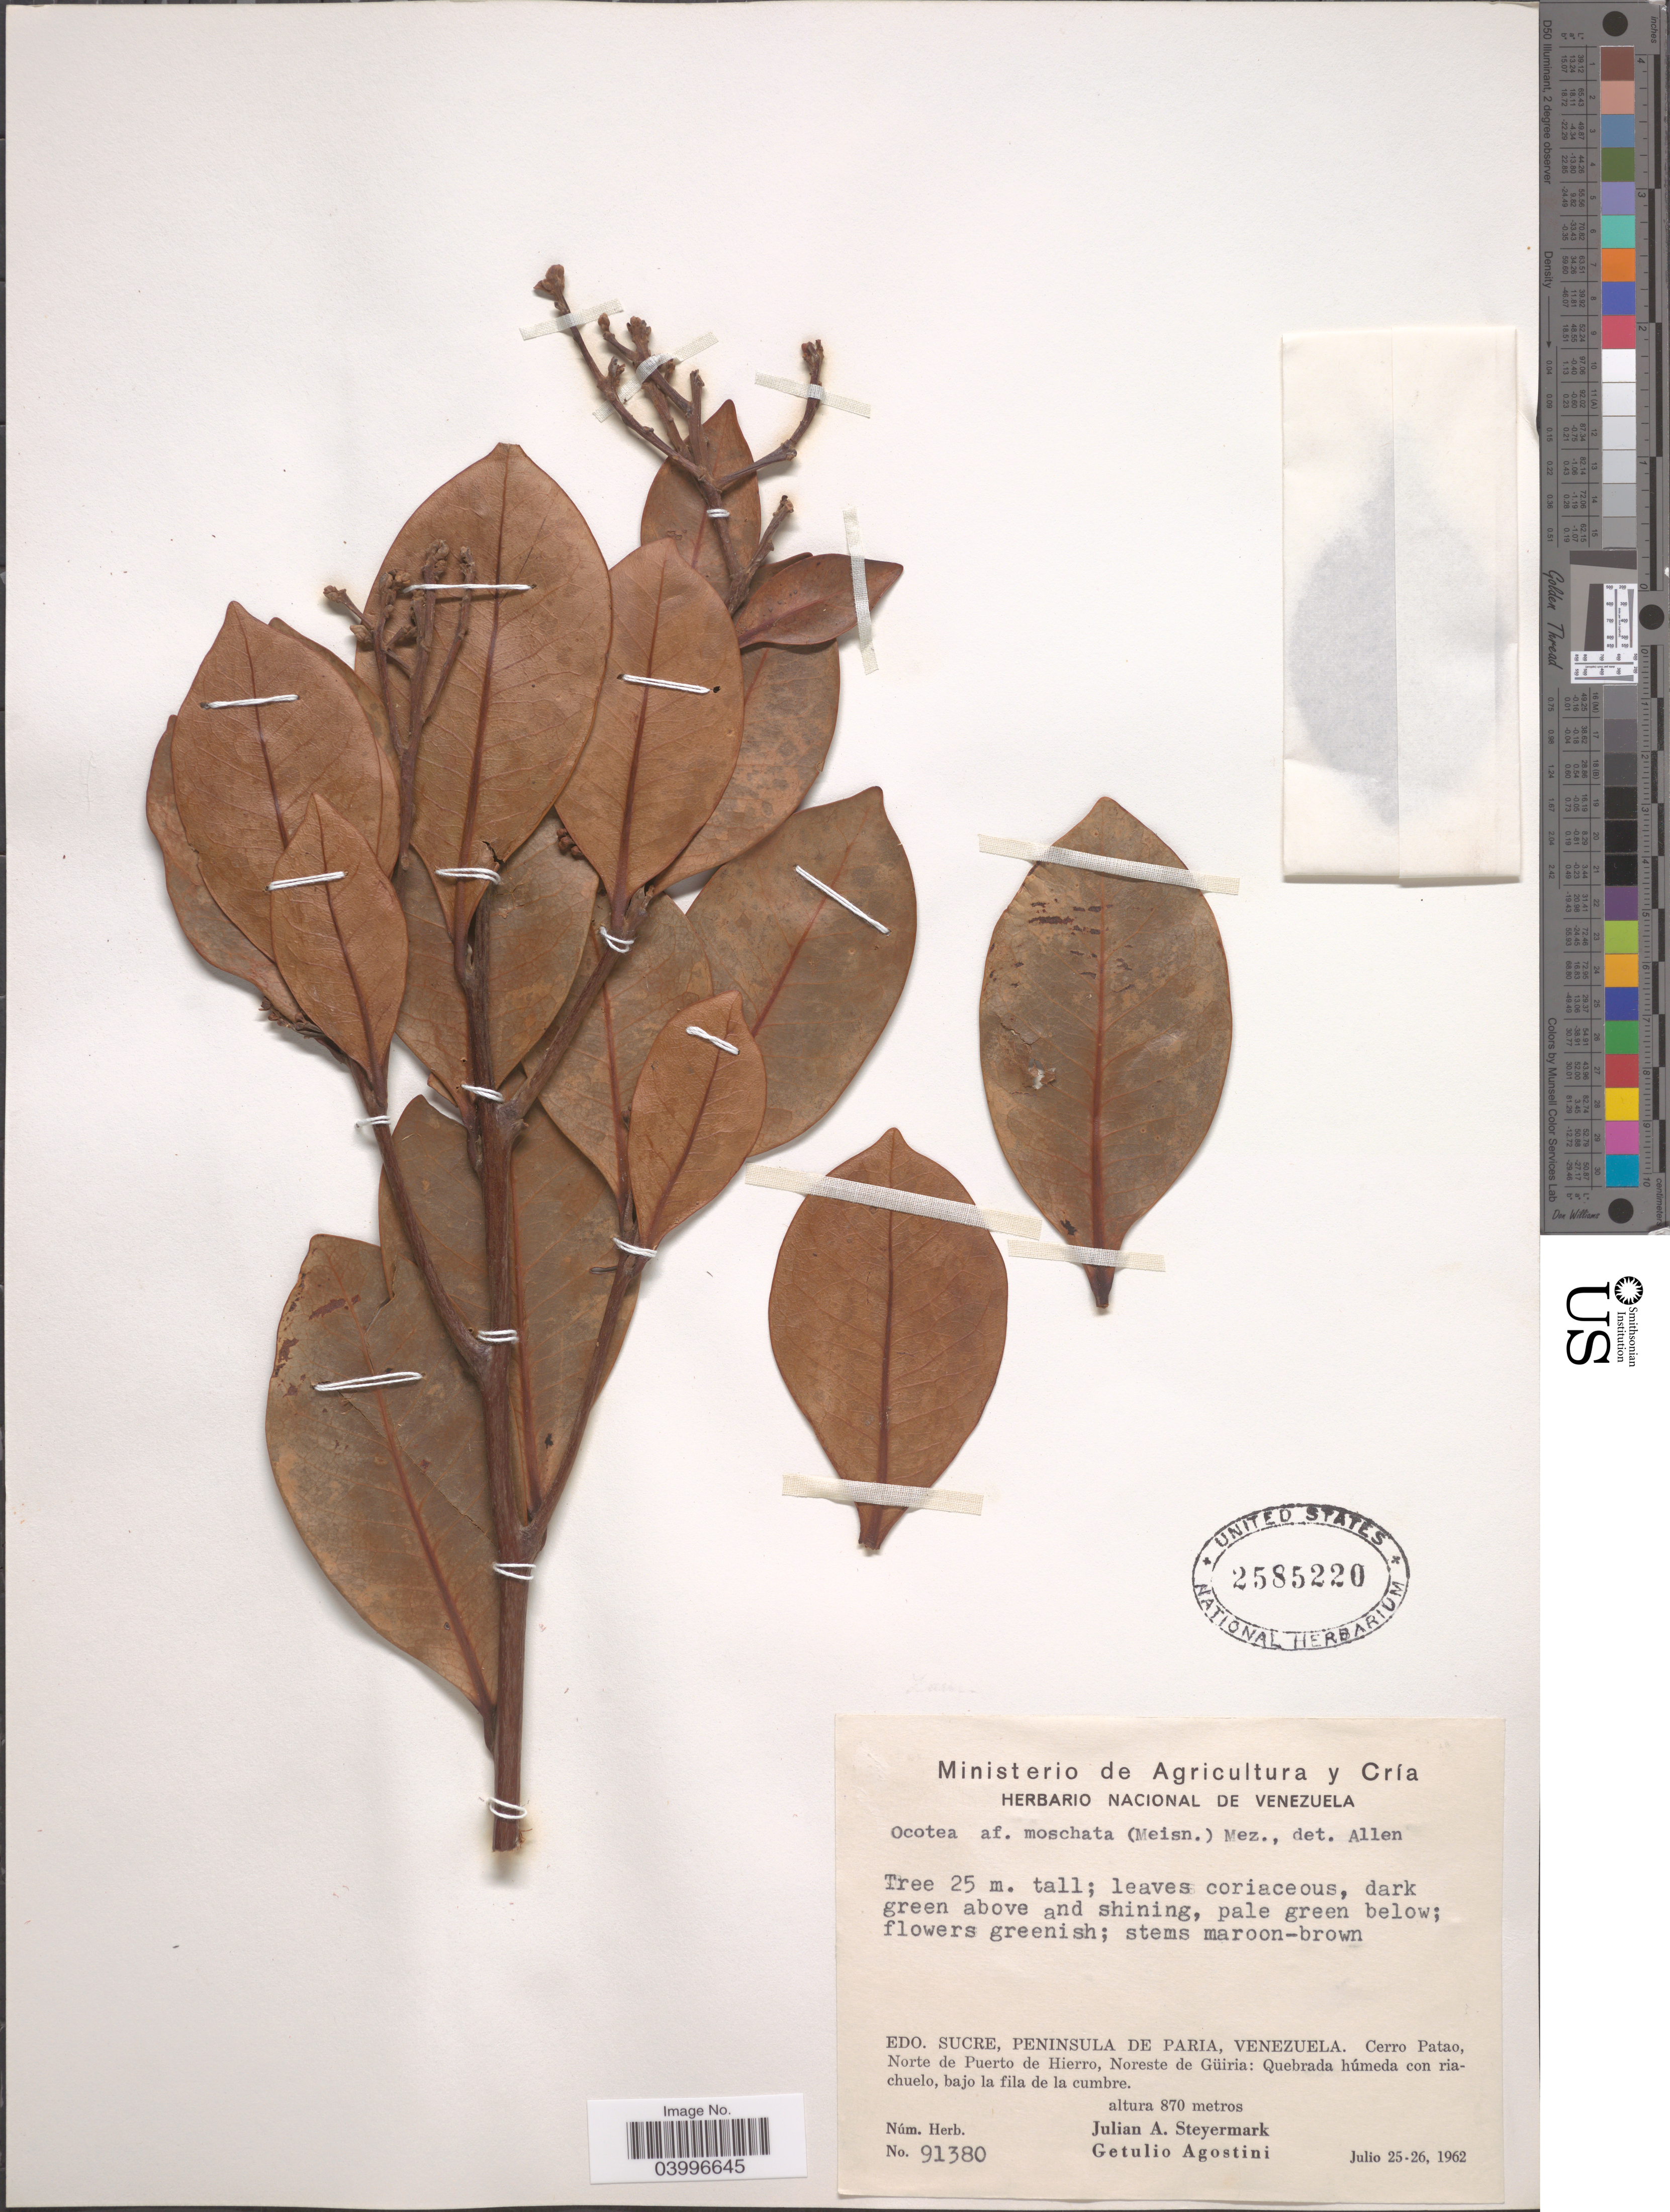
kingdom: Plantae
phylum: Tracheophyta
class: Magnoliopsida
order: Laurales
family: Lauraceae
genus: Ocotea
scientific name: Ocotea moschata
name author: (Meisn.) Mez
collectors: J. Steyermark & G. Agostini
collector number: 91380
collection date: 1962-07-25/1962-07-26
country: Venezuela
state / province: Sucre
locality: Peninsula de Paria. Cerro Patao, Norte de Puerto de Hierro, Noreste de Güiria: Quebrada húmeda con riachuelo, bajo la fila de la cumbre.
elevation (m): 870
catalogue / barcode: US 2585220